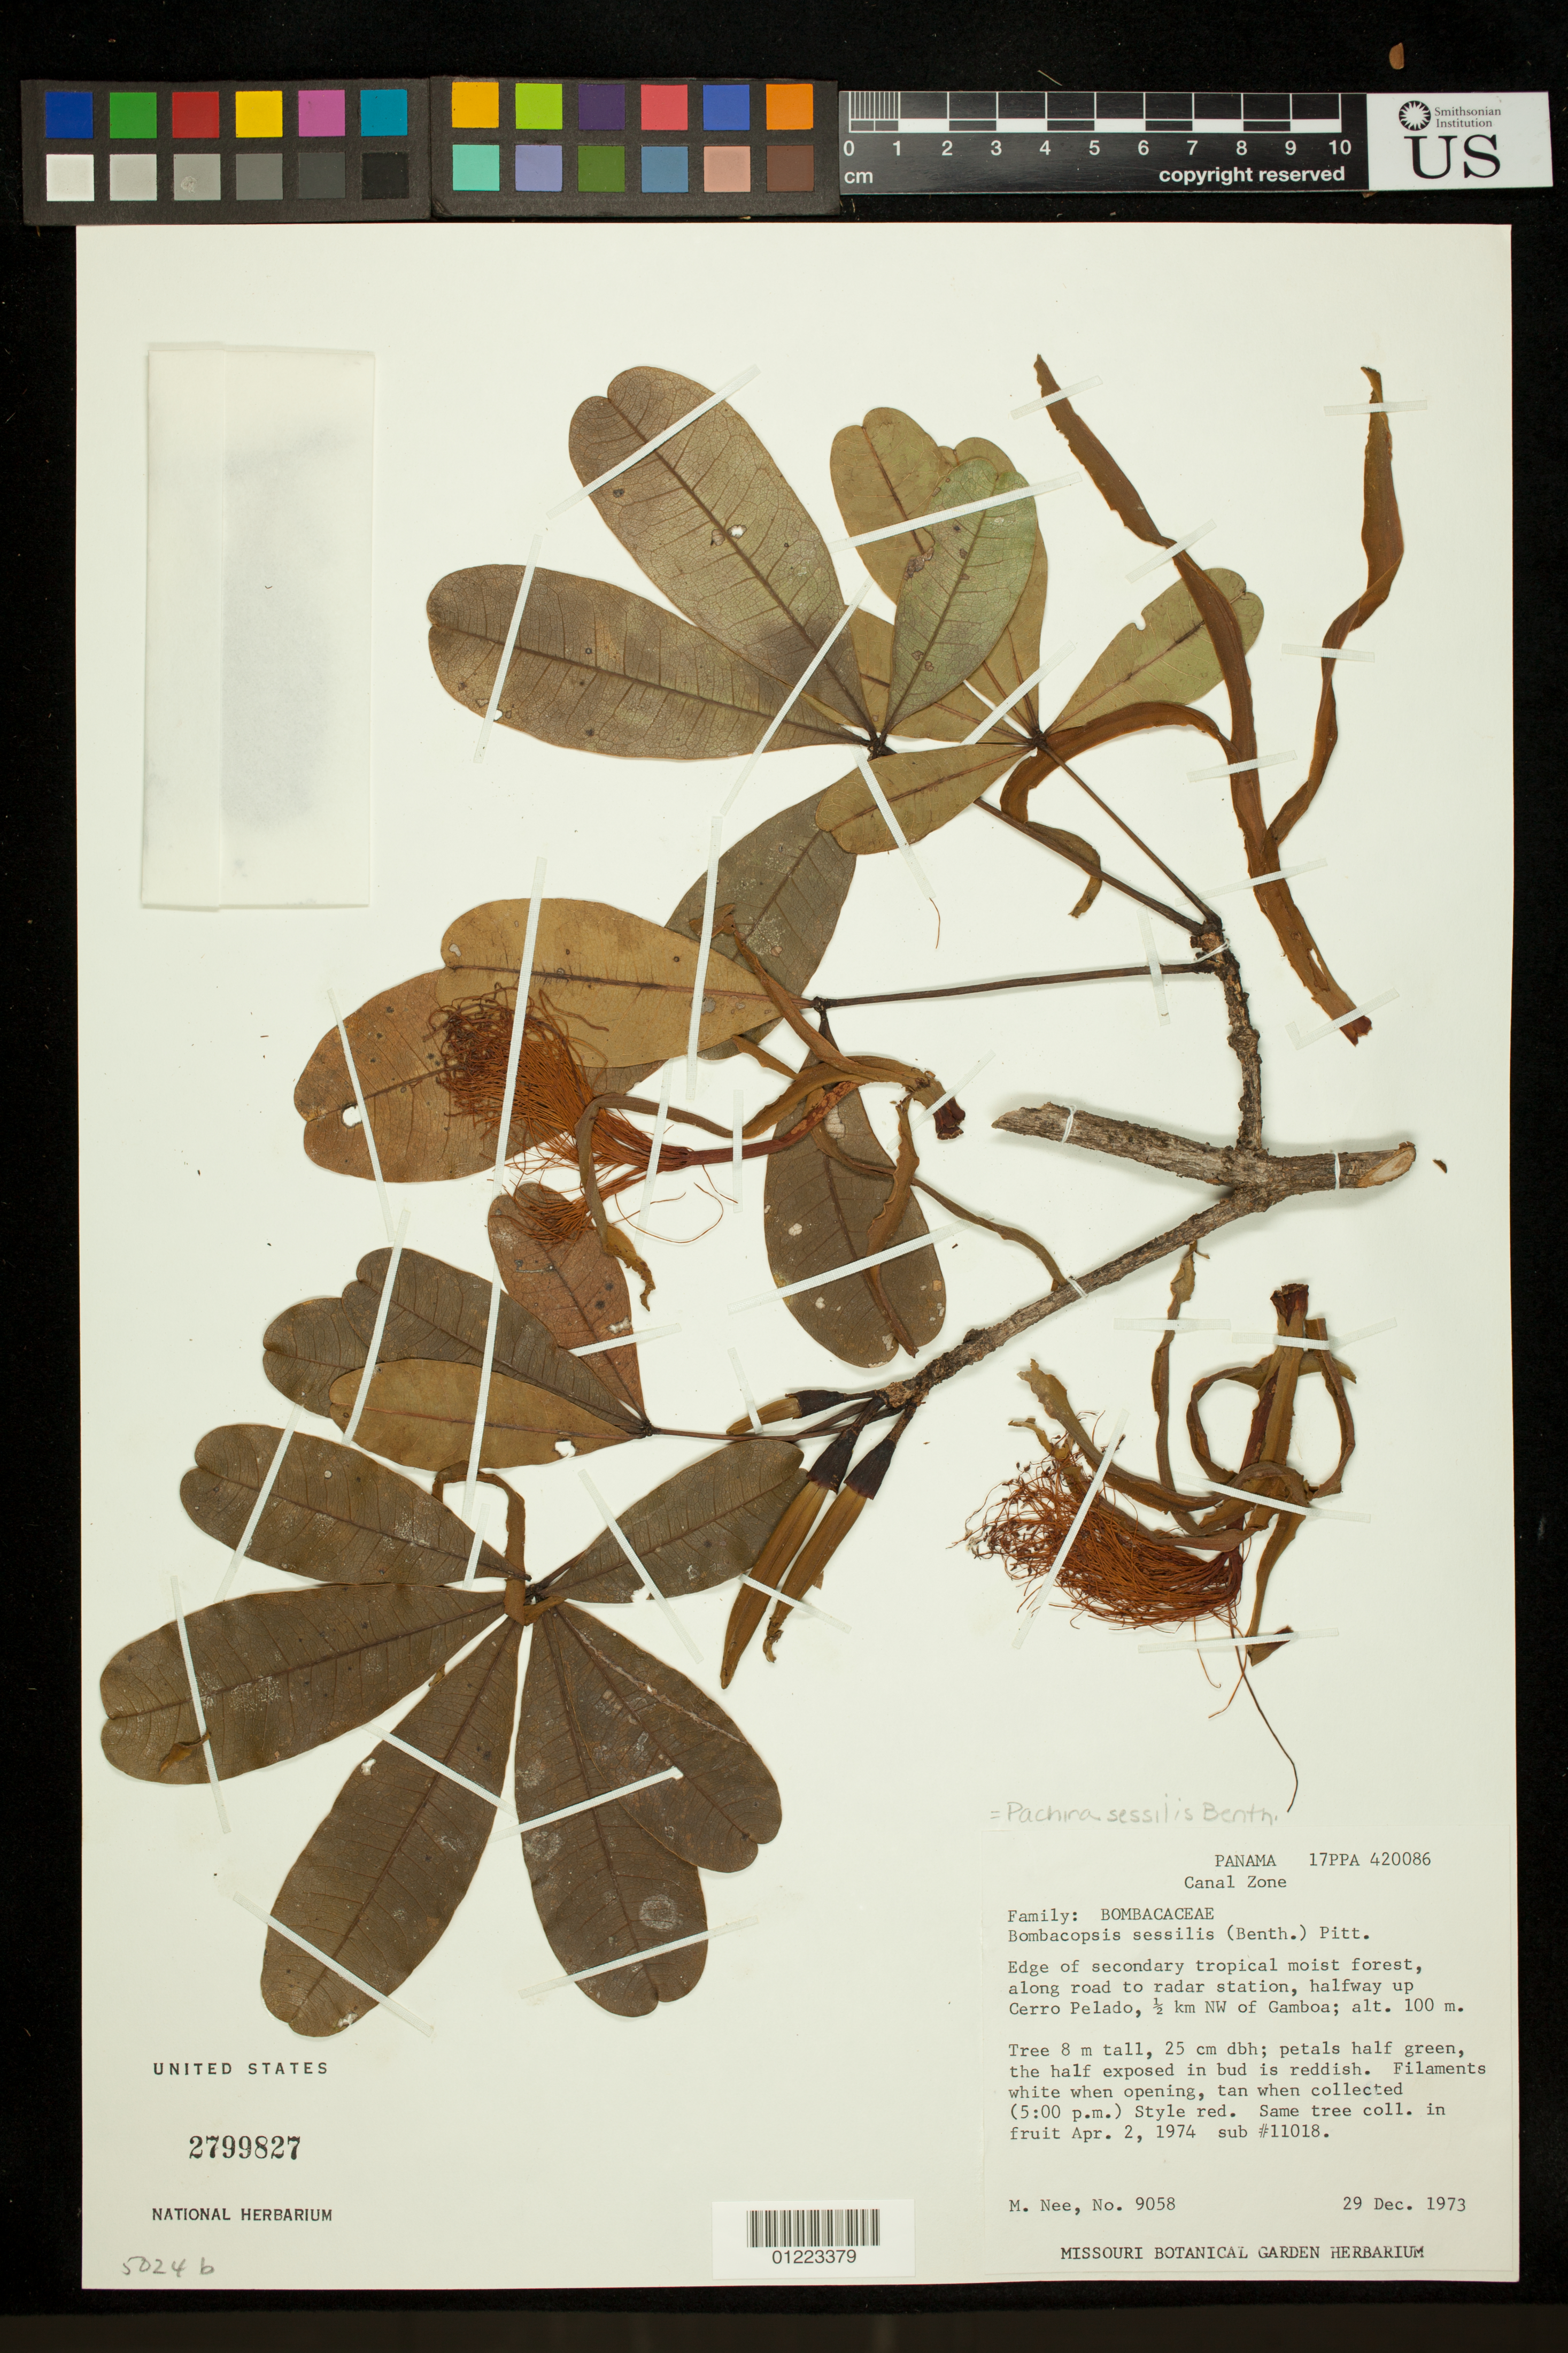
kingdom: Plantae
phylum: Tracheophyta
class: Magnoliopsida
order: Malvales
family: Malvaceae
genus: Pachira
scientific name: Pachira sessilis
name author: Benth.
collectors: M. Nee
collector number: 9058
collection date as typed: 12/29/1973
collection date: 1973-12-29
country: Panama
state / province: Colón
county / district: Canal Zone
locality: Canal Zone. Edge of secondary tropical moist forest, along road to radar station, halfway up Cerro Pelado, 1/2 km NW of Gamboa.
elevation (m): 100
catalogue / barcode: US 2799827